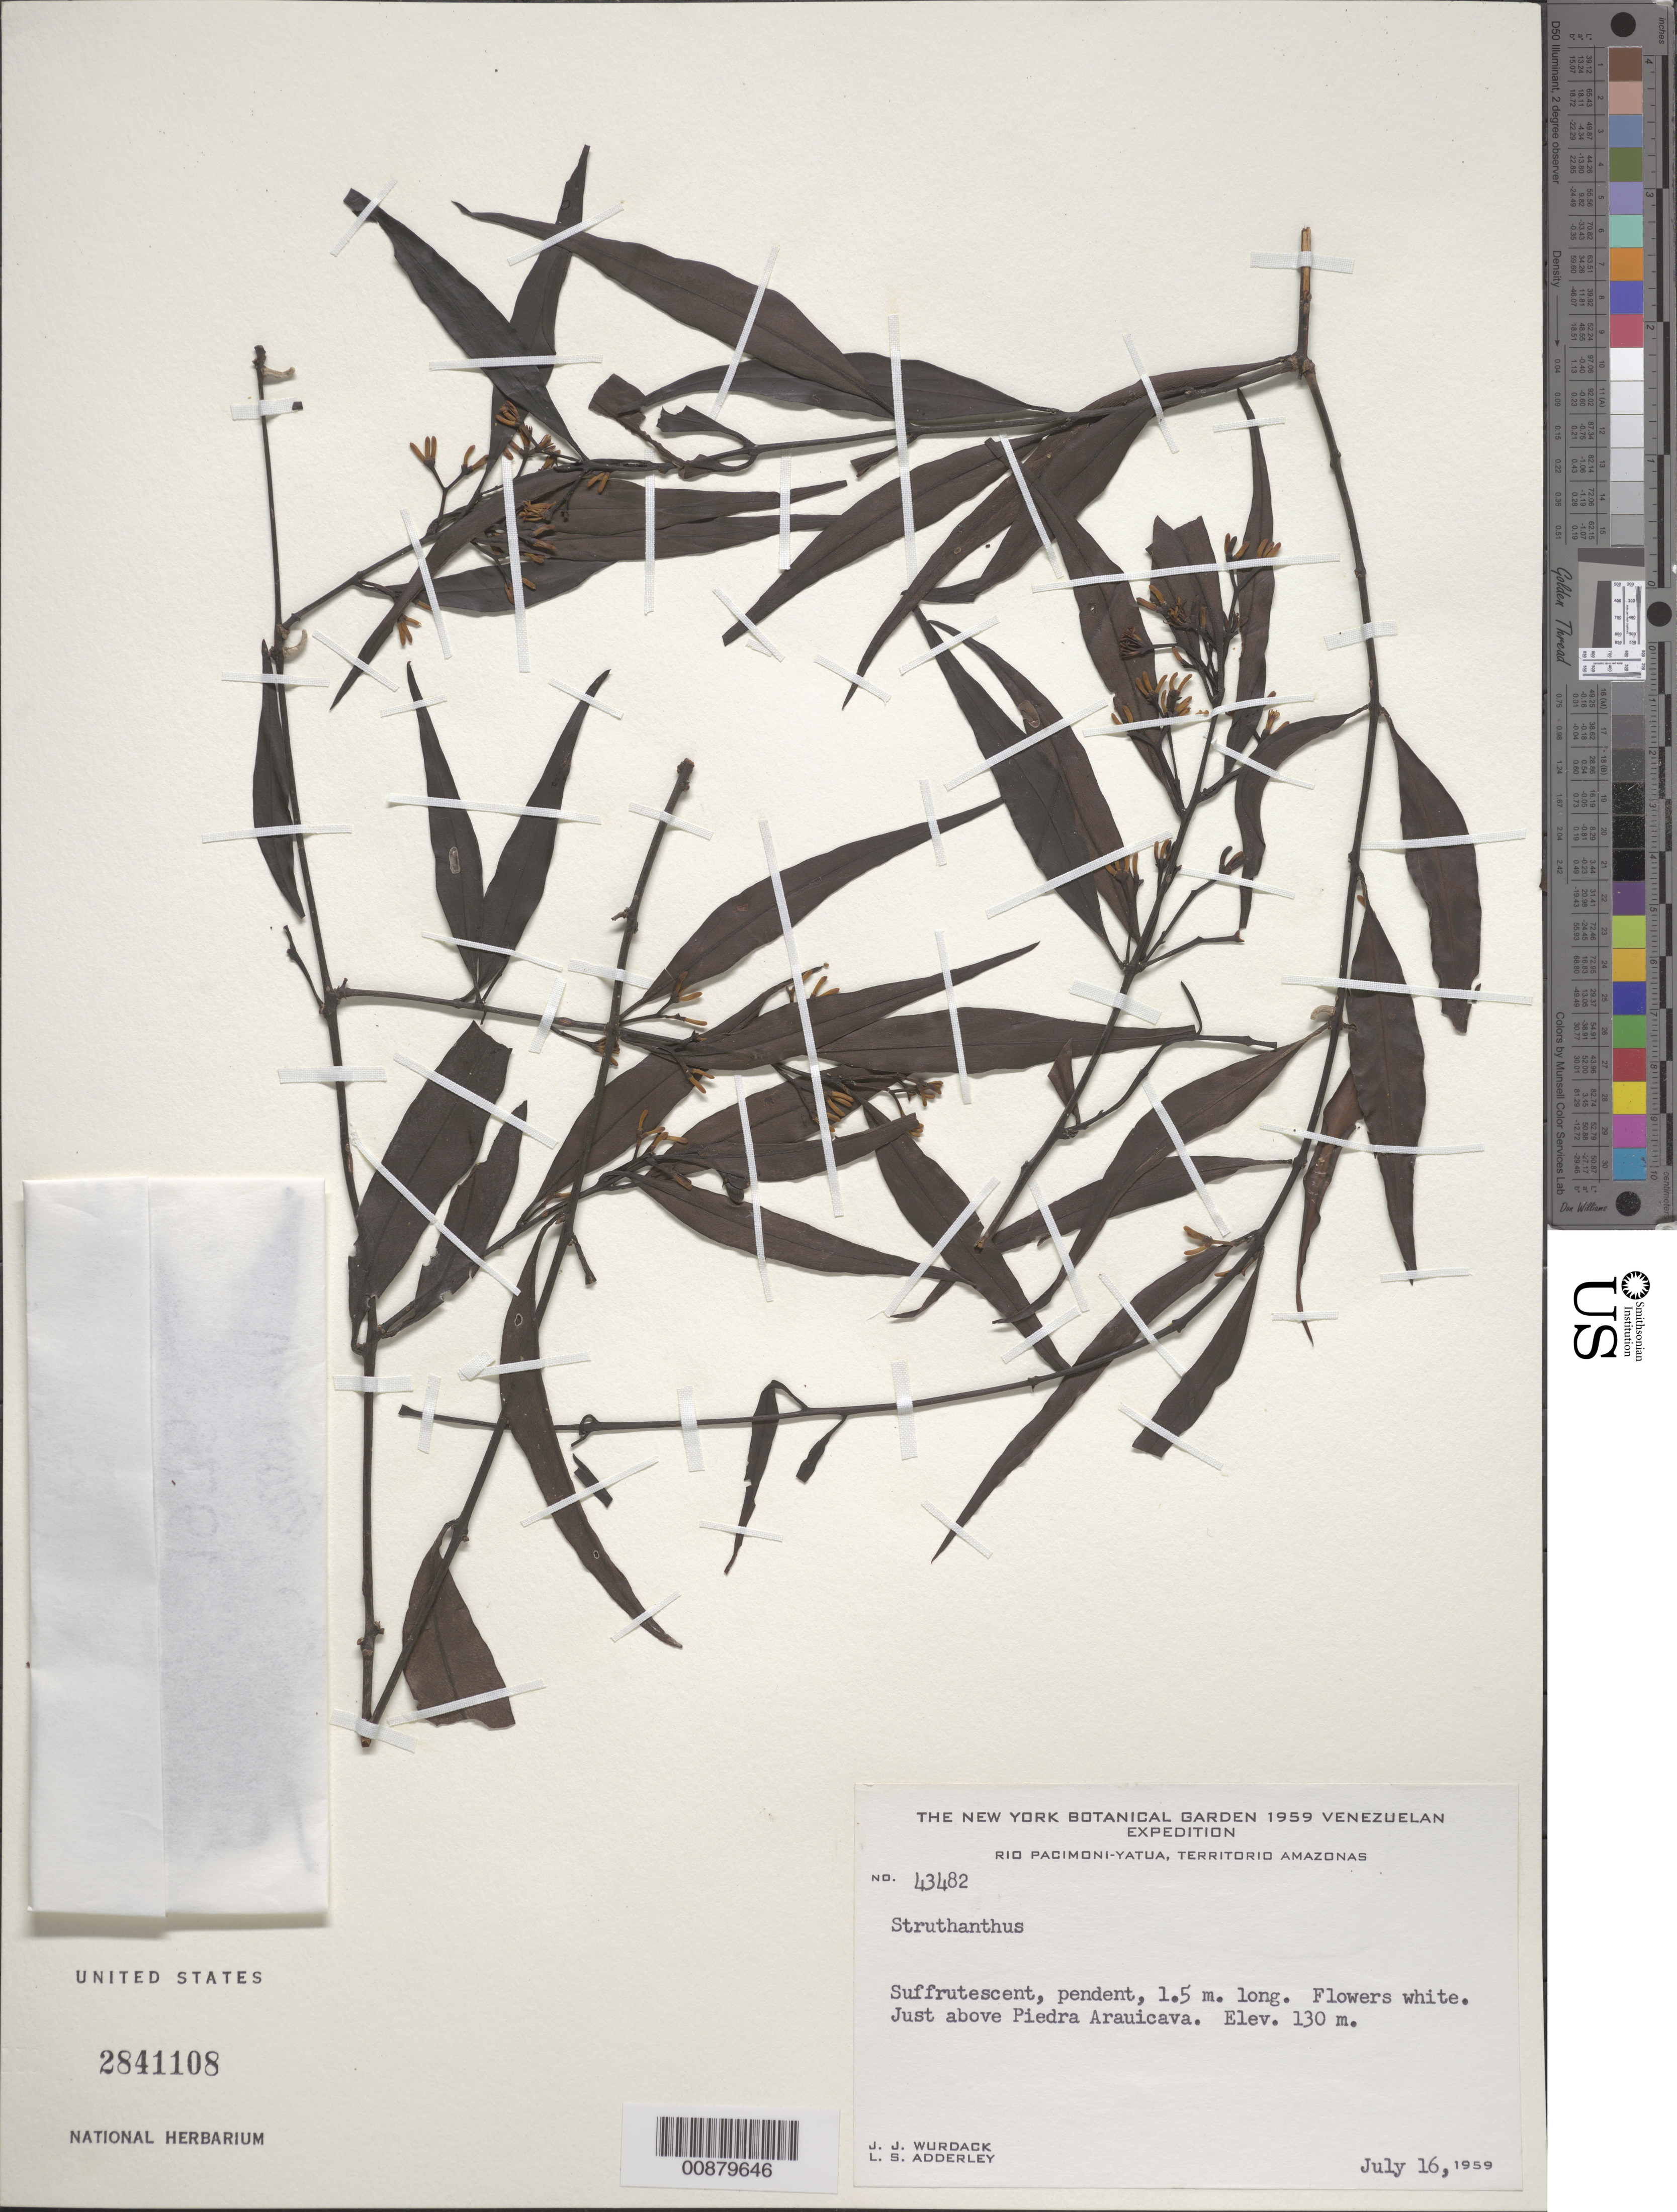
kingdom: Plantae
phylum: Tracheophyta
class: Magnoliopsida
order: Santalales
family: Loranthaceae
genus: Struthanthus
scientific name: Struthanthus sp.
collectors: J. J. Wurdack & L. S. Adderley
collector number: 43482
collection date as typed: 16-Jul-59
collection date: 1959-07-16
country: Venezuela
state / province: Amazonas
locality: Río Pacimoni - Yatua, just above Piedra Arauicaua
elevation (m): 130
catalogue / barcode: US 2841108